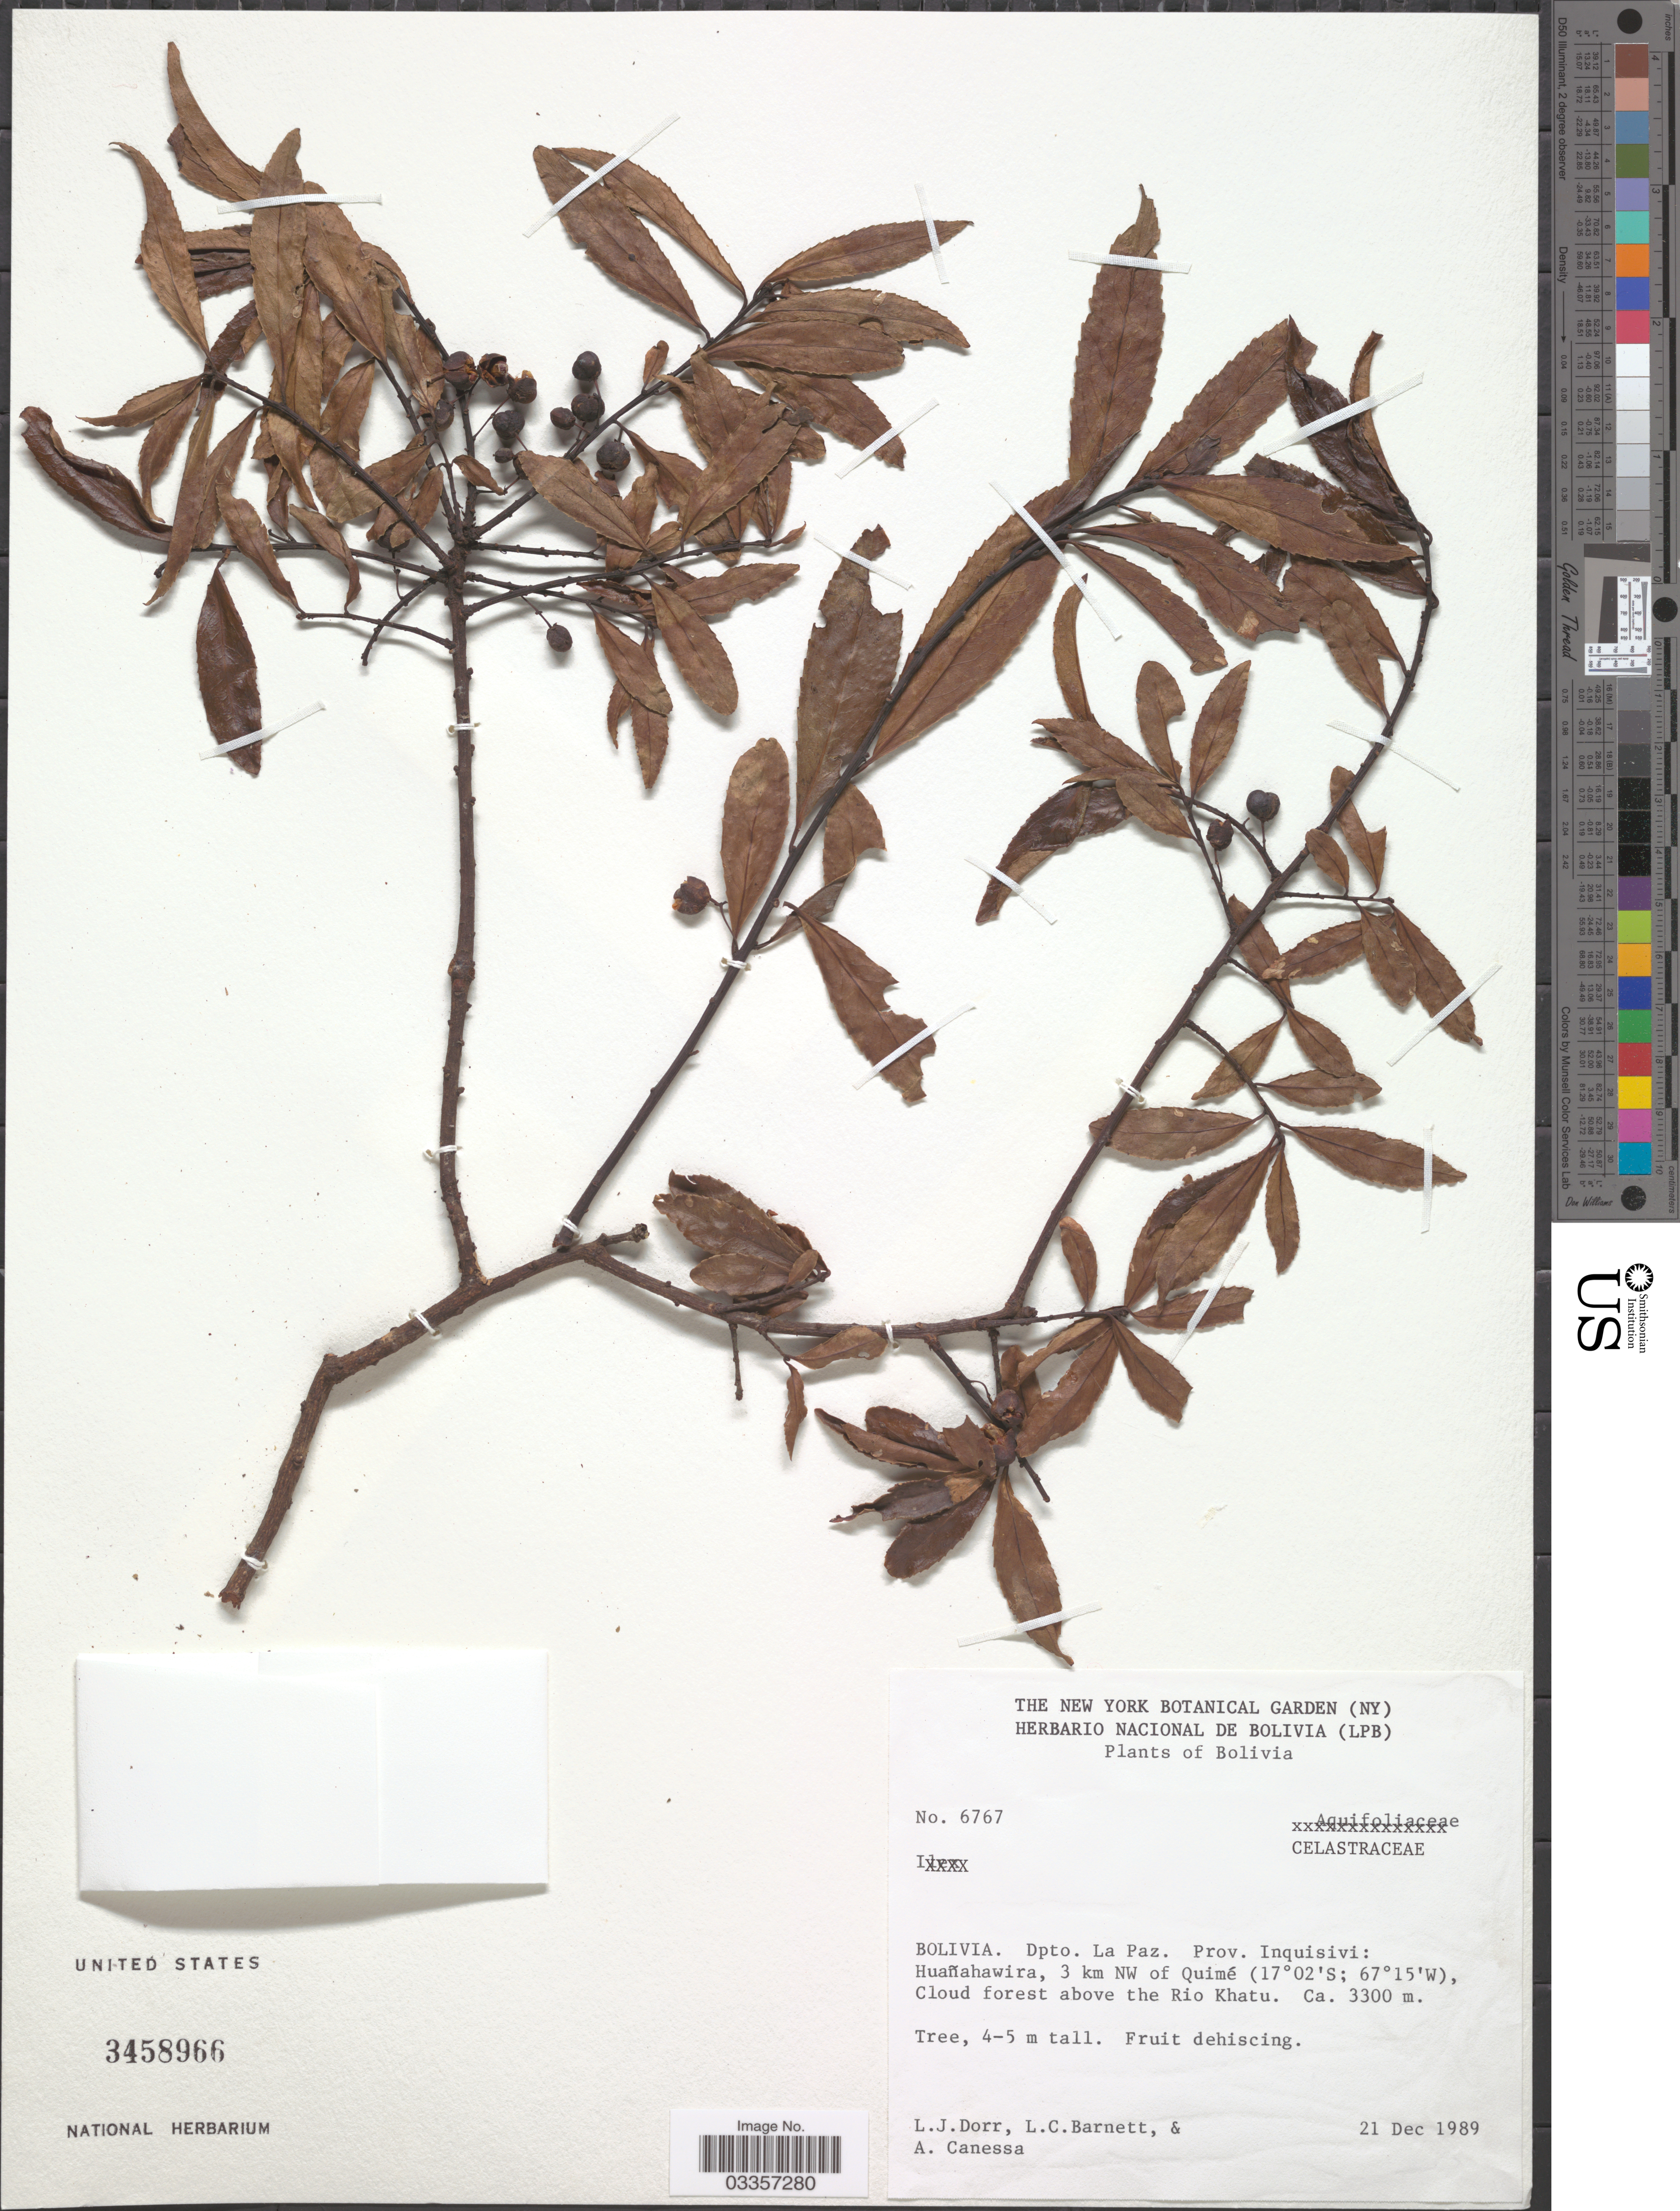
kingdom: Plantae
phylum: Tracheophyta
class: Magnoliopsida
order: Celastrales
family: Celastraceae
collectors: L. J. Dorr, L. C. Barnett & A. Canessa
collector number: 6767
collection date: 1989-12-21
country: Bolivia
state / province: La Paz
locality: Dpto. La Paz. Prov. Inquisivi: Huañahawira, 3 km NW of Quimé. Cloud forest above the Rio Khatu.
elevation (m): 3300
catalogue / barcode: US 3458966